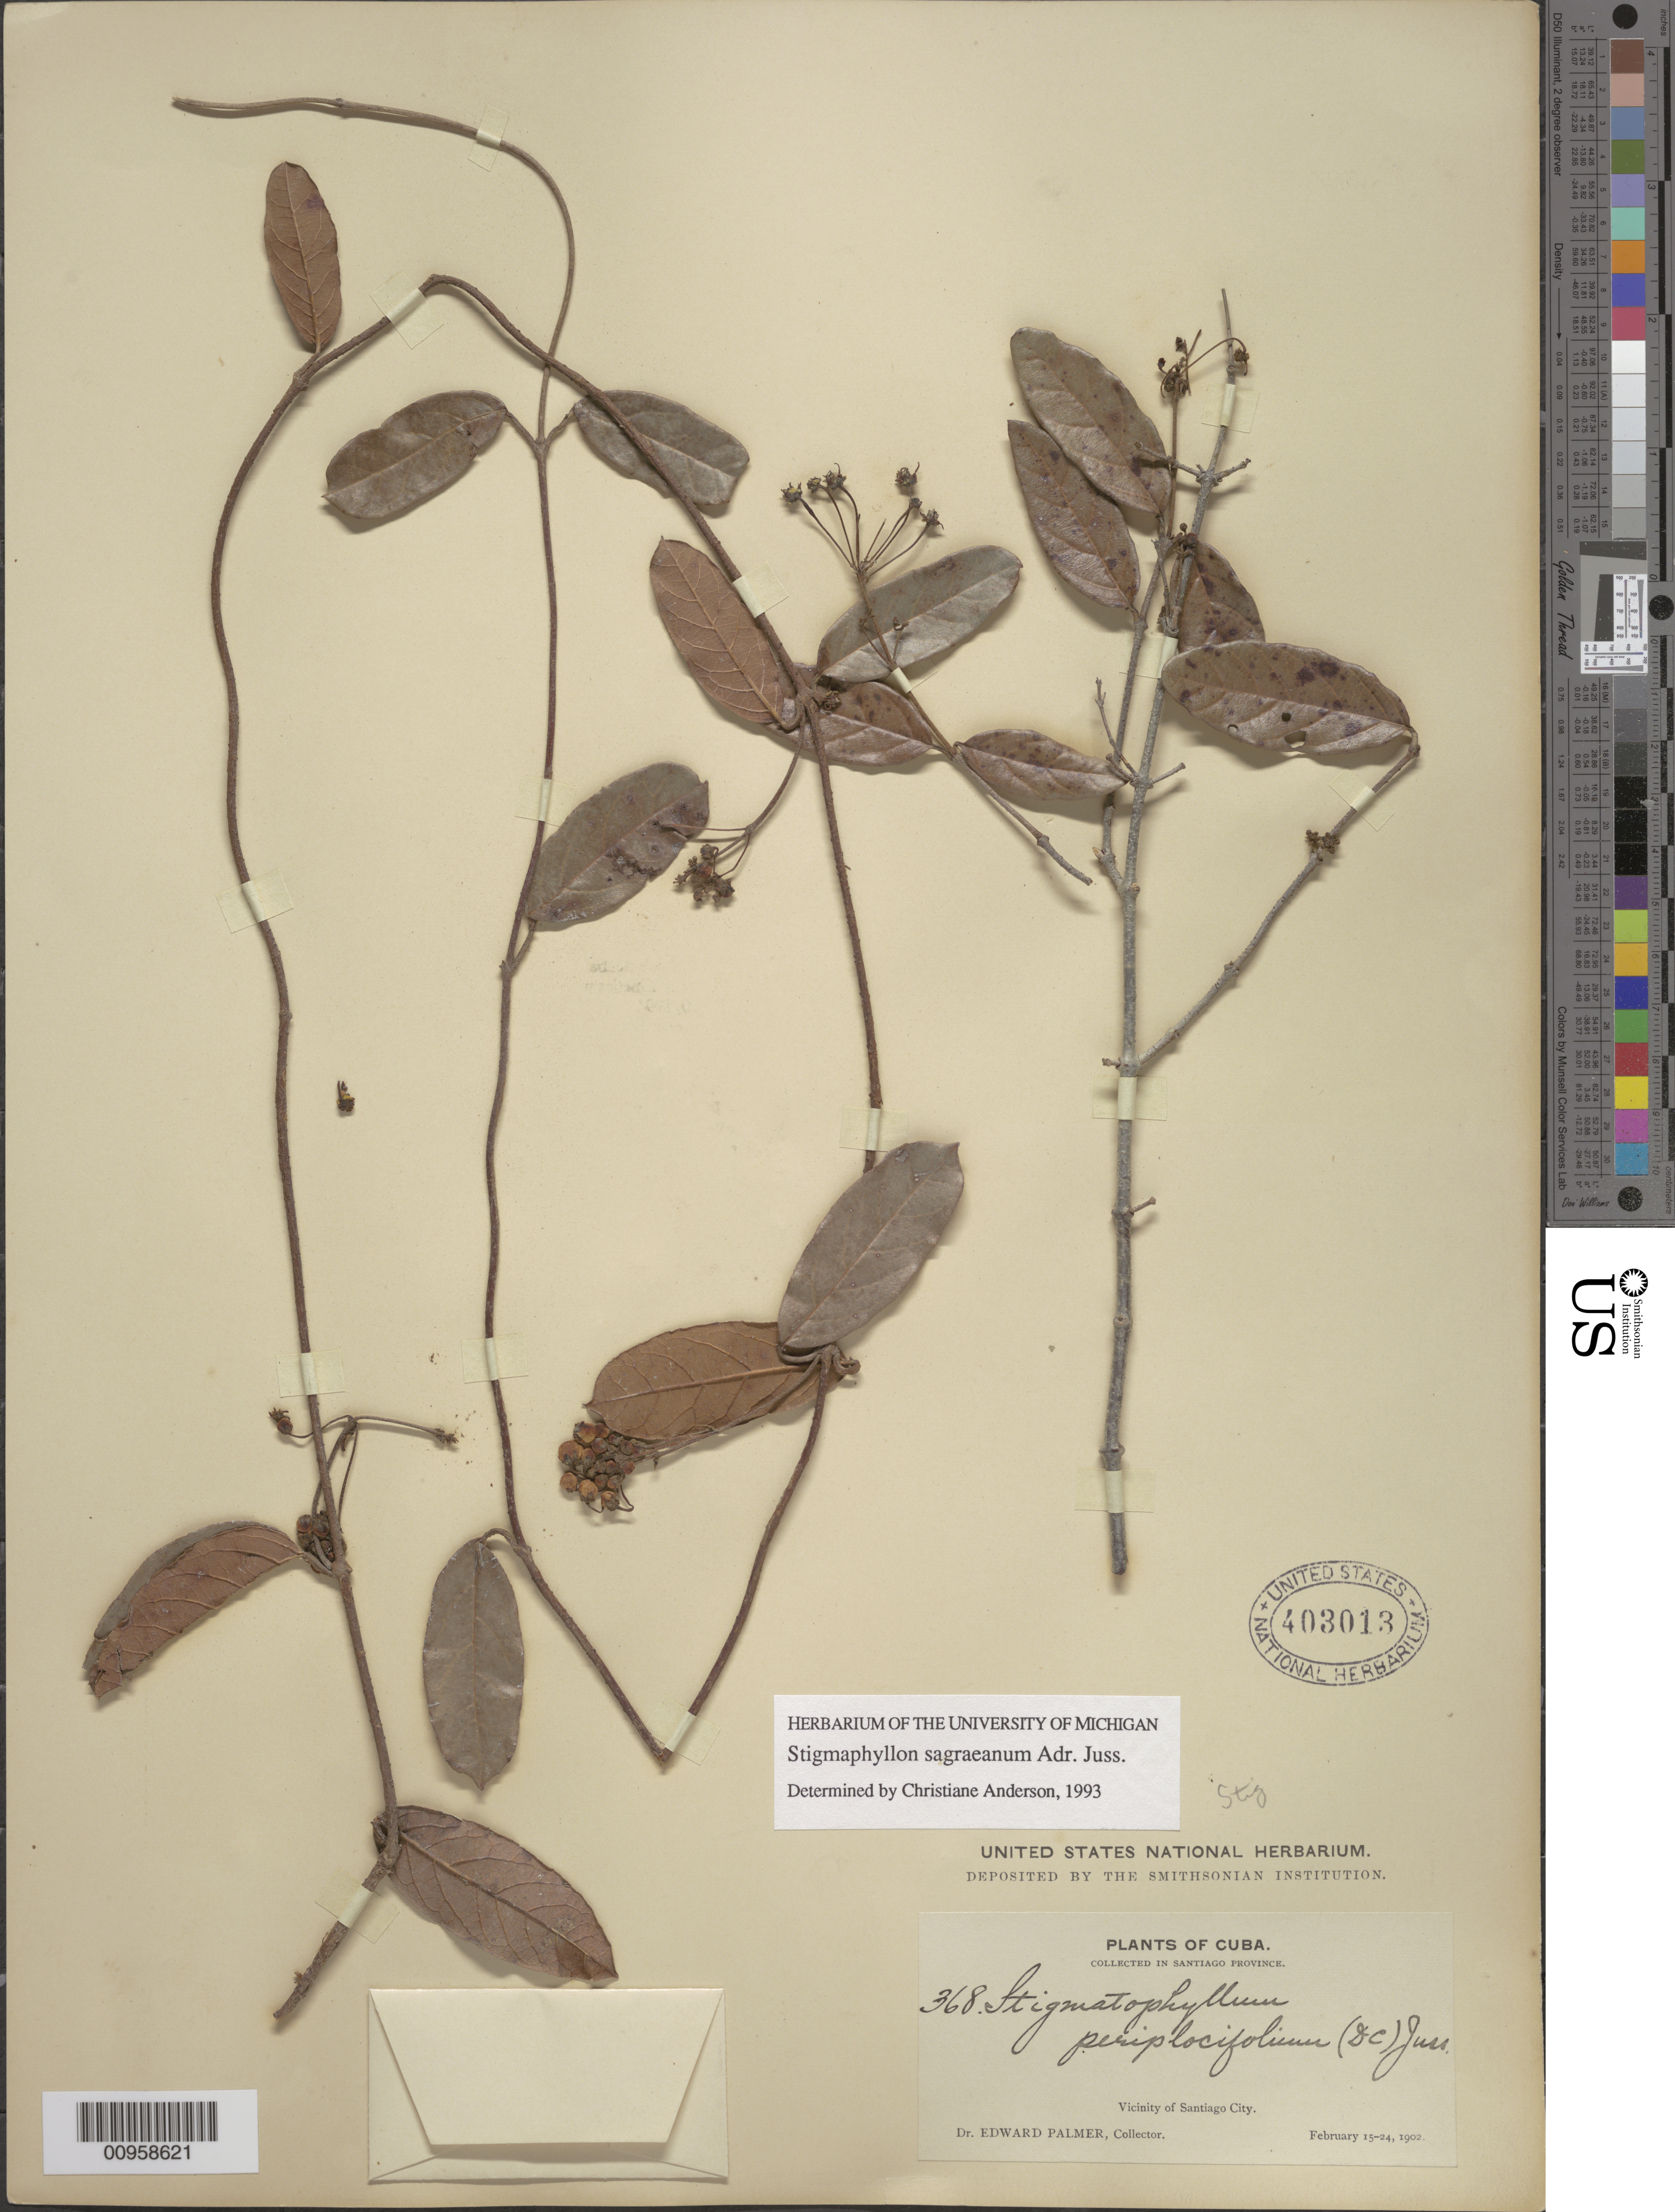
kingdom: Plantae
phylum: Tracheophyta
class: Magnoliopsida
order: Malpighiales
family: Malpighiaceae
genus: Stigmaphyllon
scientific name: Stigmaphyllon sagraeanum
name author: Juss.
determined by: Anderson, C.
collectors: E. Palmer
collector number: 368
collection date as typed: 15 Feb 1902 to 24 Feb 1902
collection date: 1902-02-15/1902-02-24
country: Cuba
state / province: Santiago de Cuba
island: Cuba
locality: Vicinity of Santiago City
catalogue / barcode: US 403013